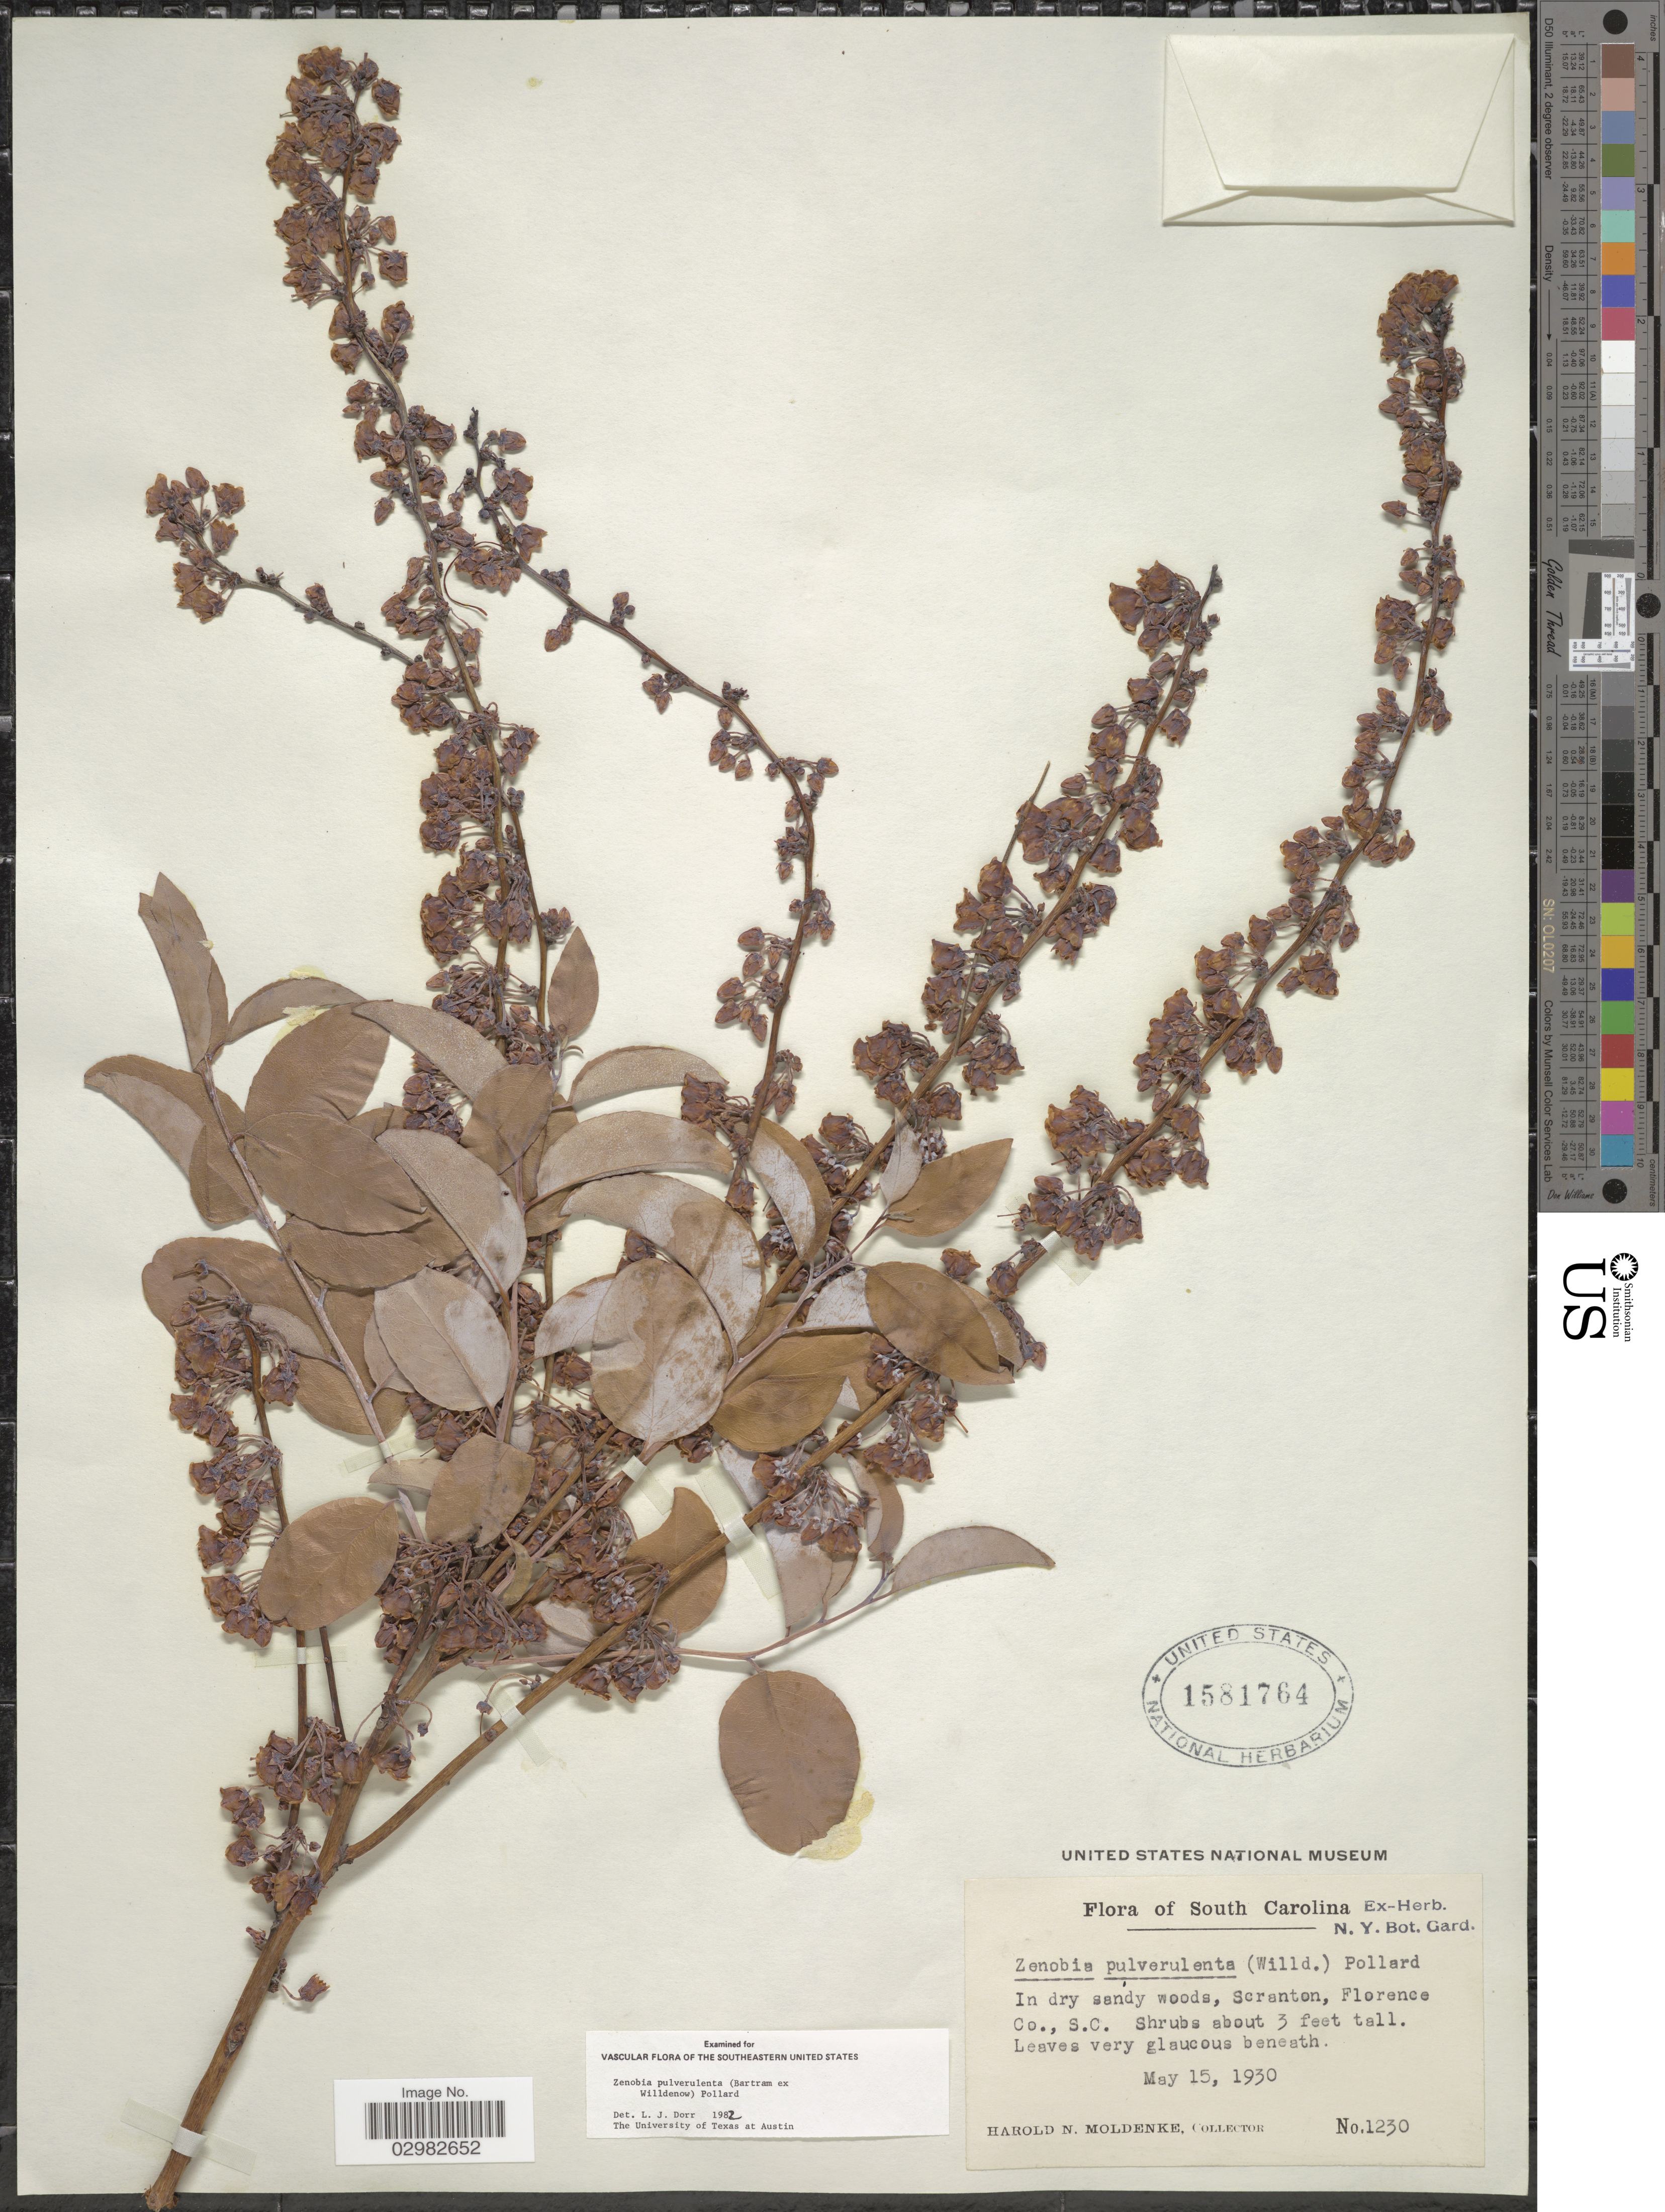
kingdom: Plantae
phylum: Tracheophyta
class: Magnoliopsida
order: Ericales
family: Ericaceae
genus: Zenobia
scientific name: Zenobia pulverulenta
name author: (W. Bartram ex Willd.) Pollard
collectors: H. N. Moldenke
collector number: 1230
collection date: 1930-05-15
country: United States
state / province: South Carolina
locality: Scranton, Florence Co.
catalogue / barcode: US 1581764